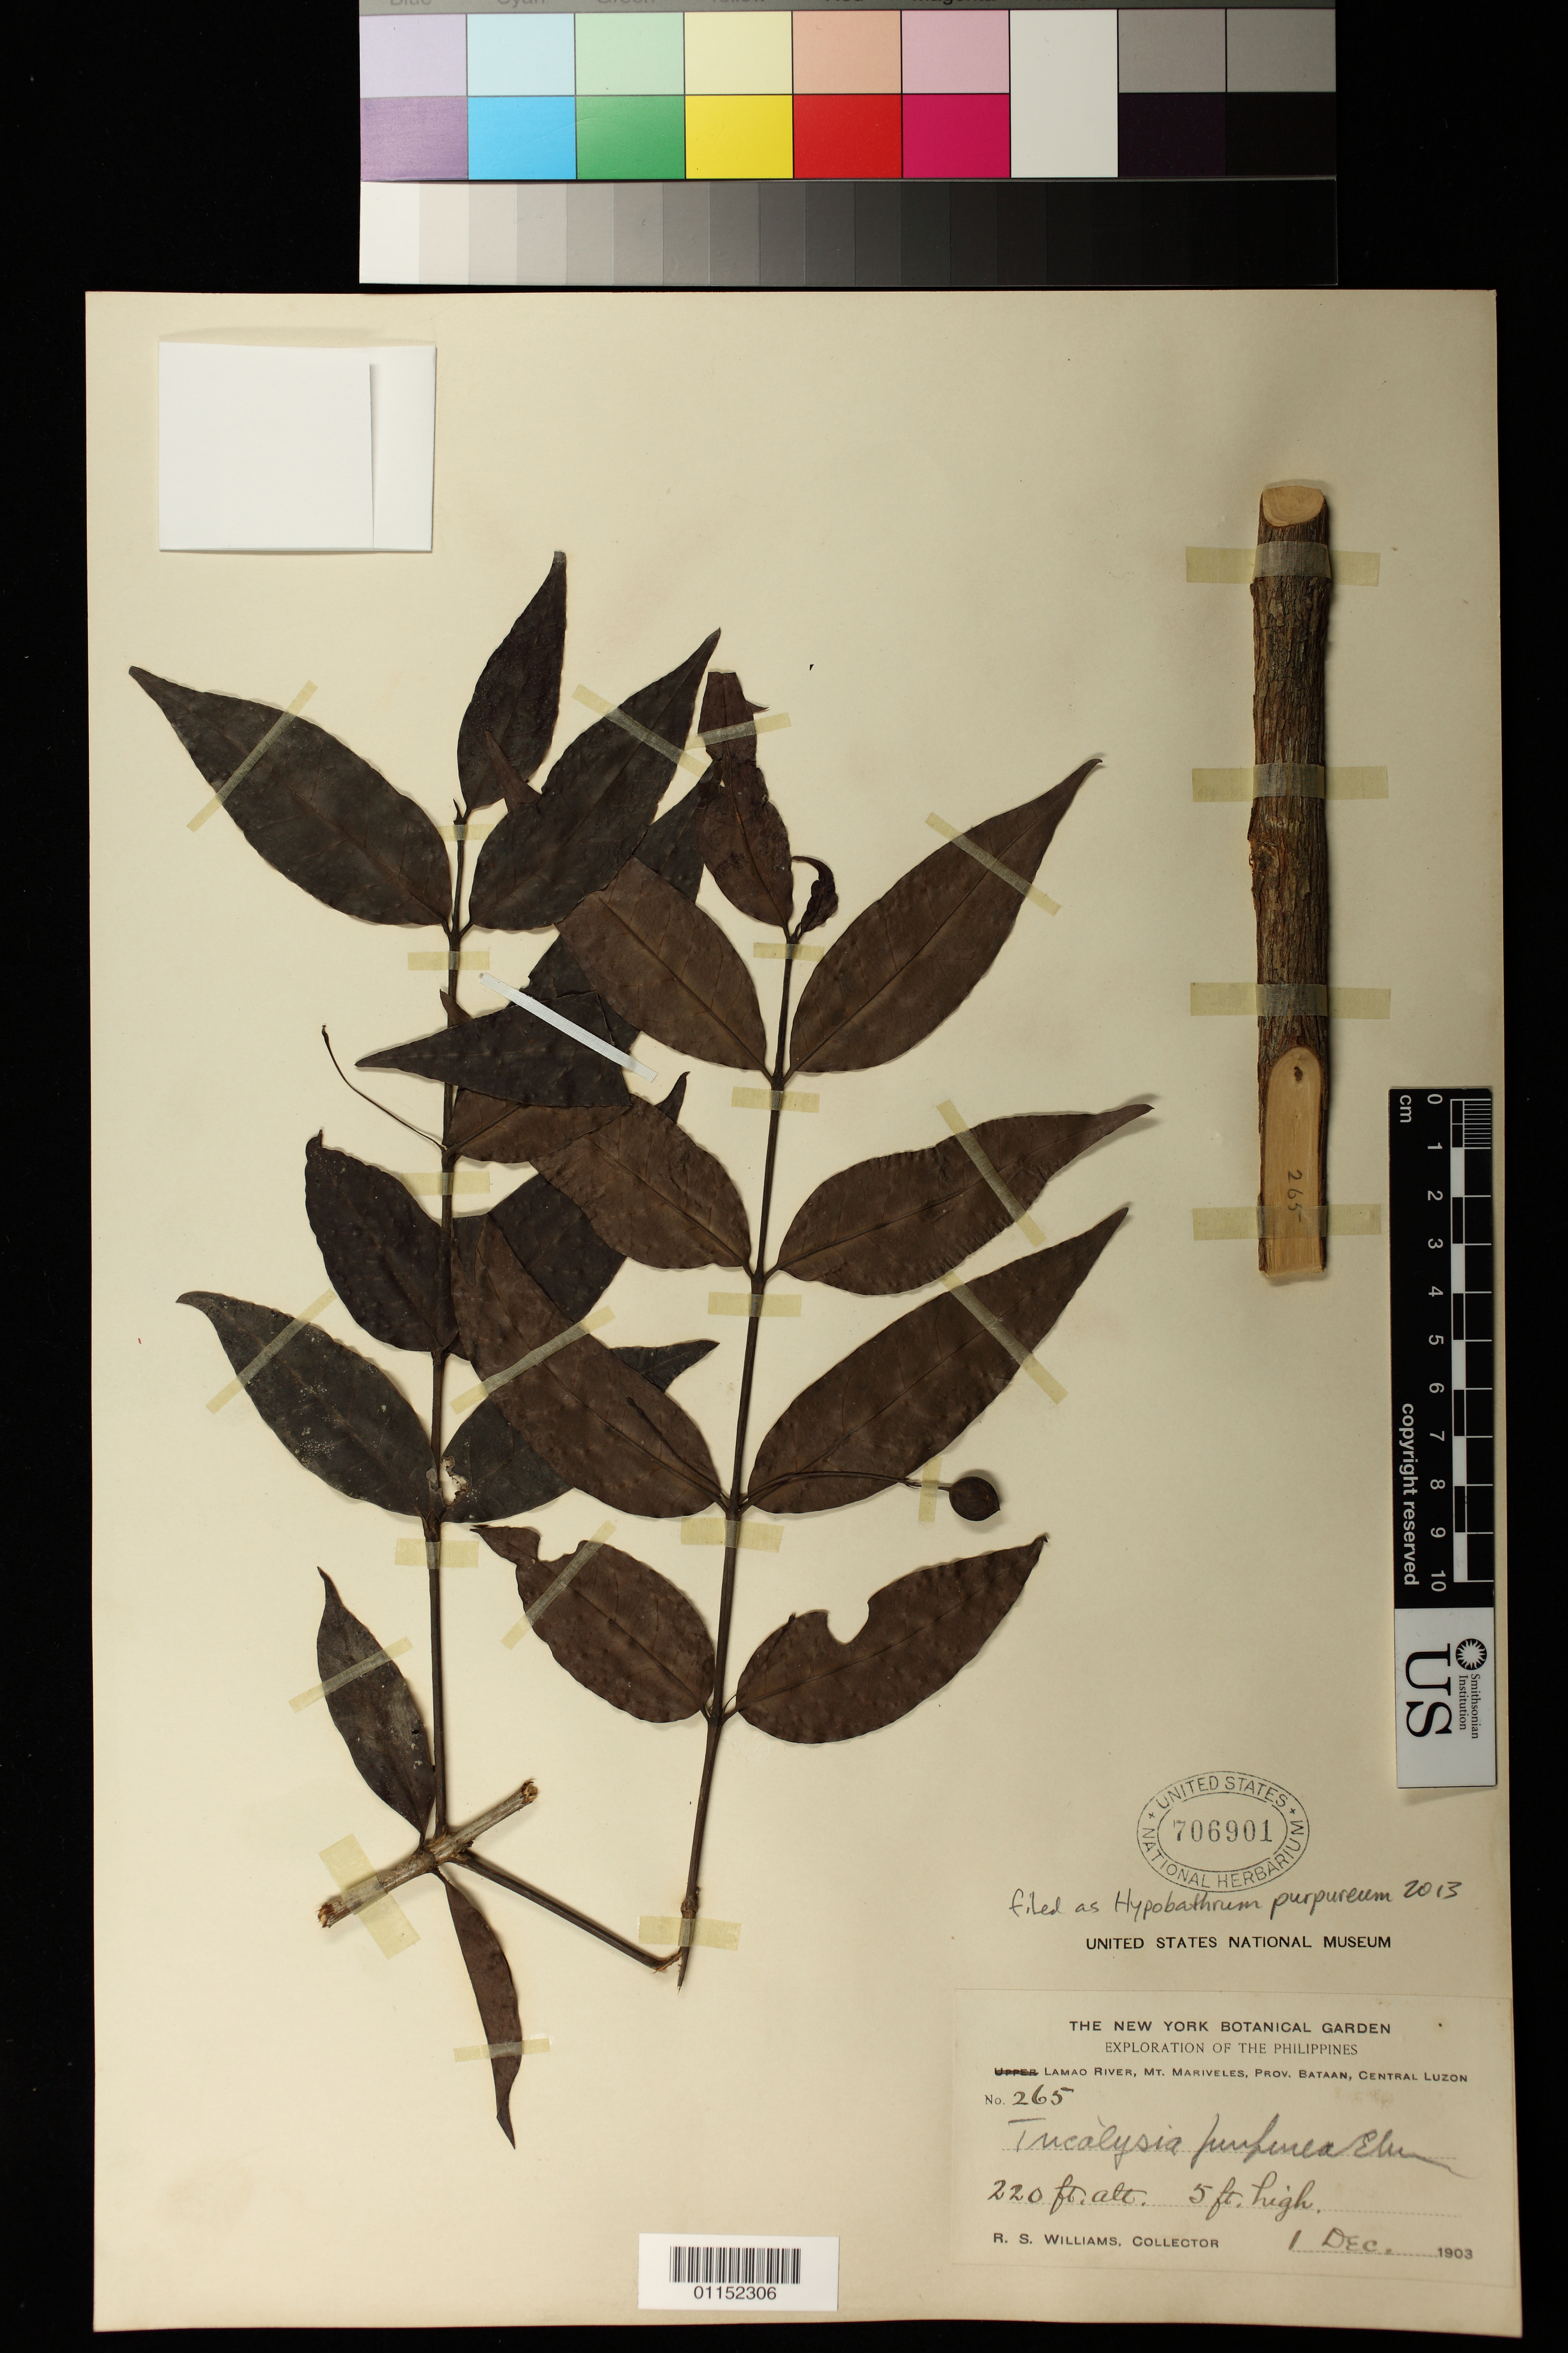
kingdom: Plantae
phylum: Tracheophyta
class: Magnoliopsida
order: Gentianales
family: Rubiaceae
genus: Hypobathrum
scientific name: Hypobathrum purpureum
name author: (Elmer) Merr.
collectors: R. Willliams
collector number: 265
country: Philippines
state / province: Central Luzon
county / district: Bataan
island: Luzon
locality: Lamao River, Mt. Mariveles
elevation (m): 67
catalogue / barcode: US 706901